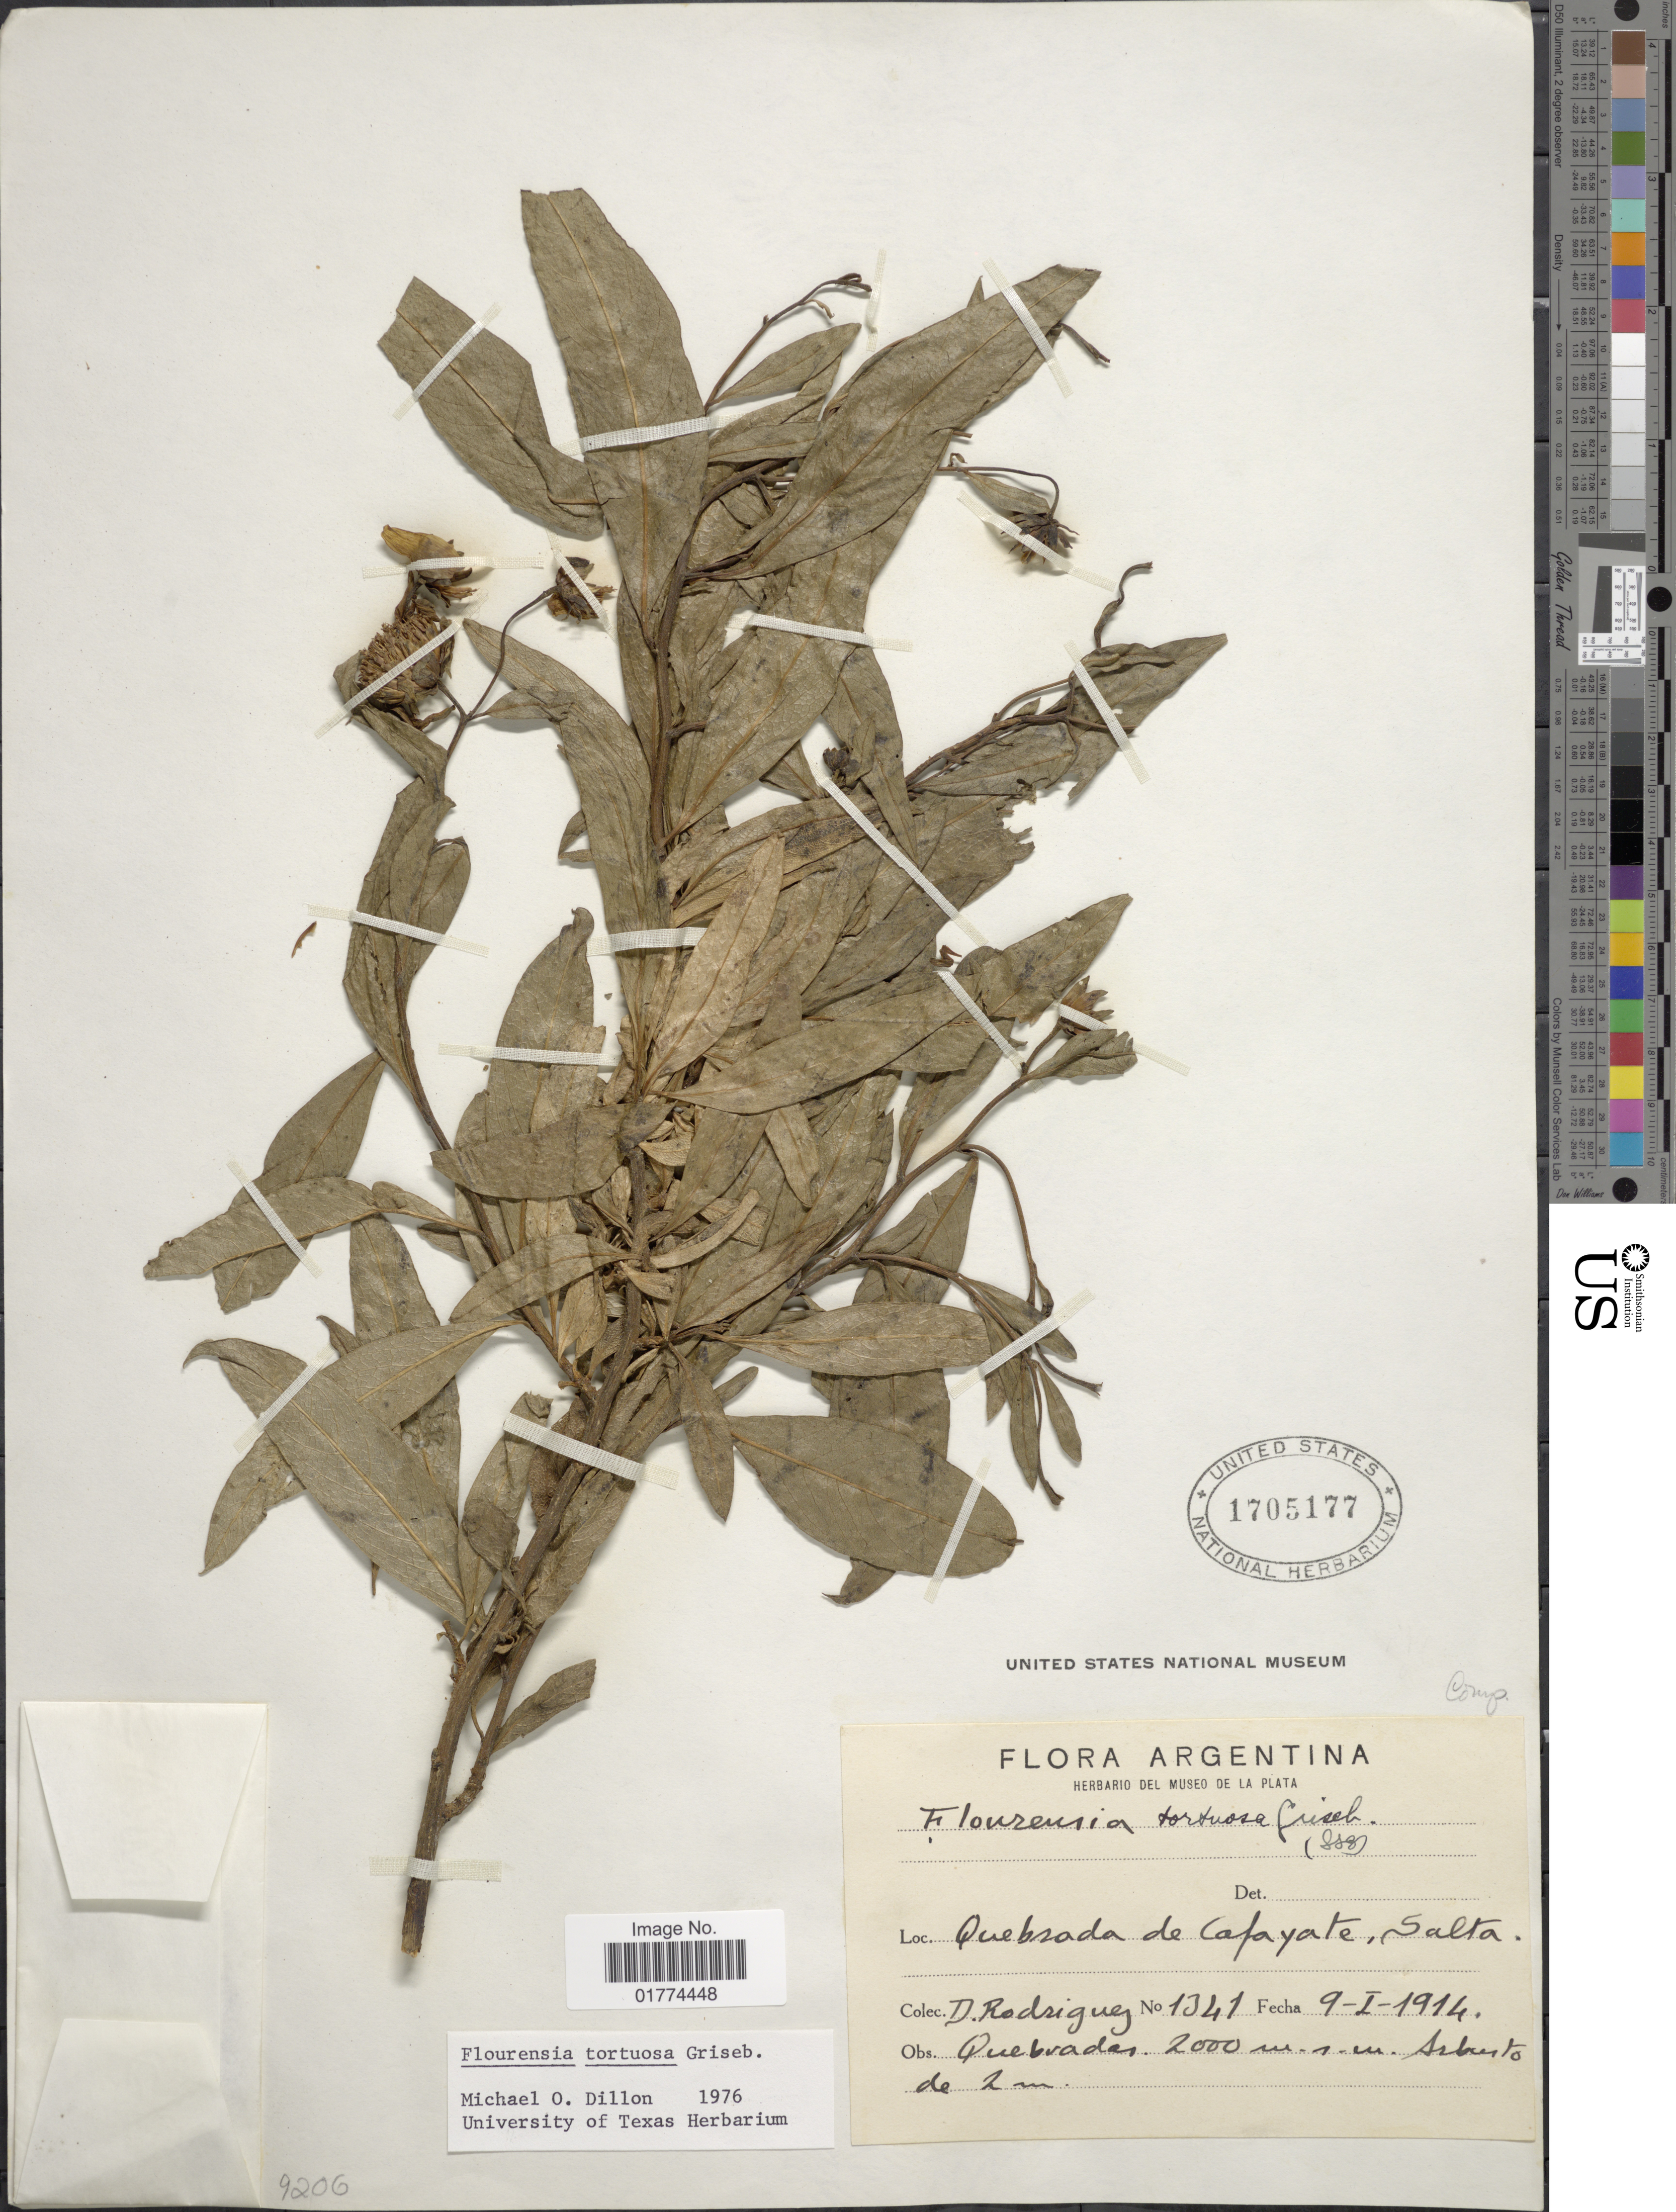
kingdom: Plantae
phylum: Tracheophyta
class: Magnoliopsida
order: Asterales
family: Asteraceae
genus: Flourensia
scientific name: Flourensia tortuosa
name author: Griseb.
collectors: D. Rodriguez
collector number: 1341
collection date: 1914-01-09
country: Argentina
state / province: Salta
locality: Quebrada de Cafayate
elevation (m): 2000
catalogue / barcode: US 1705177